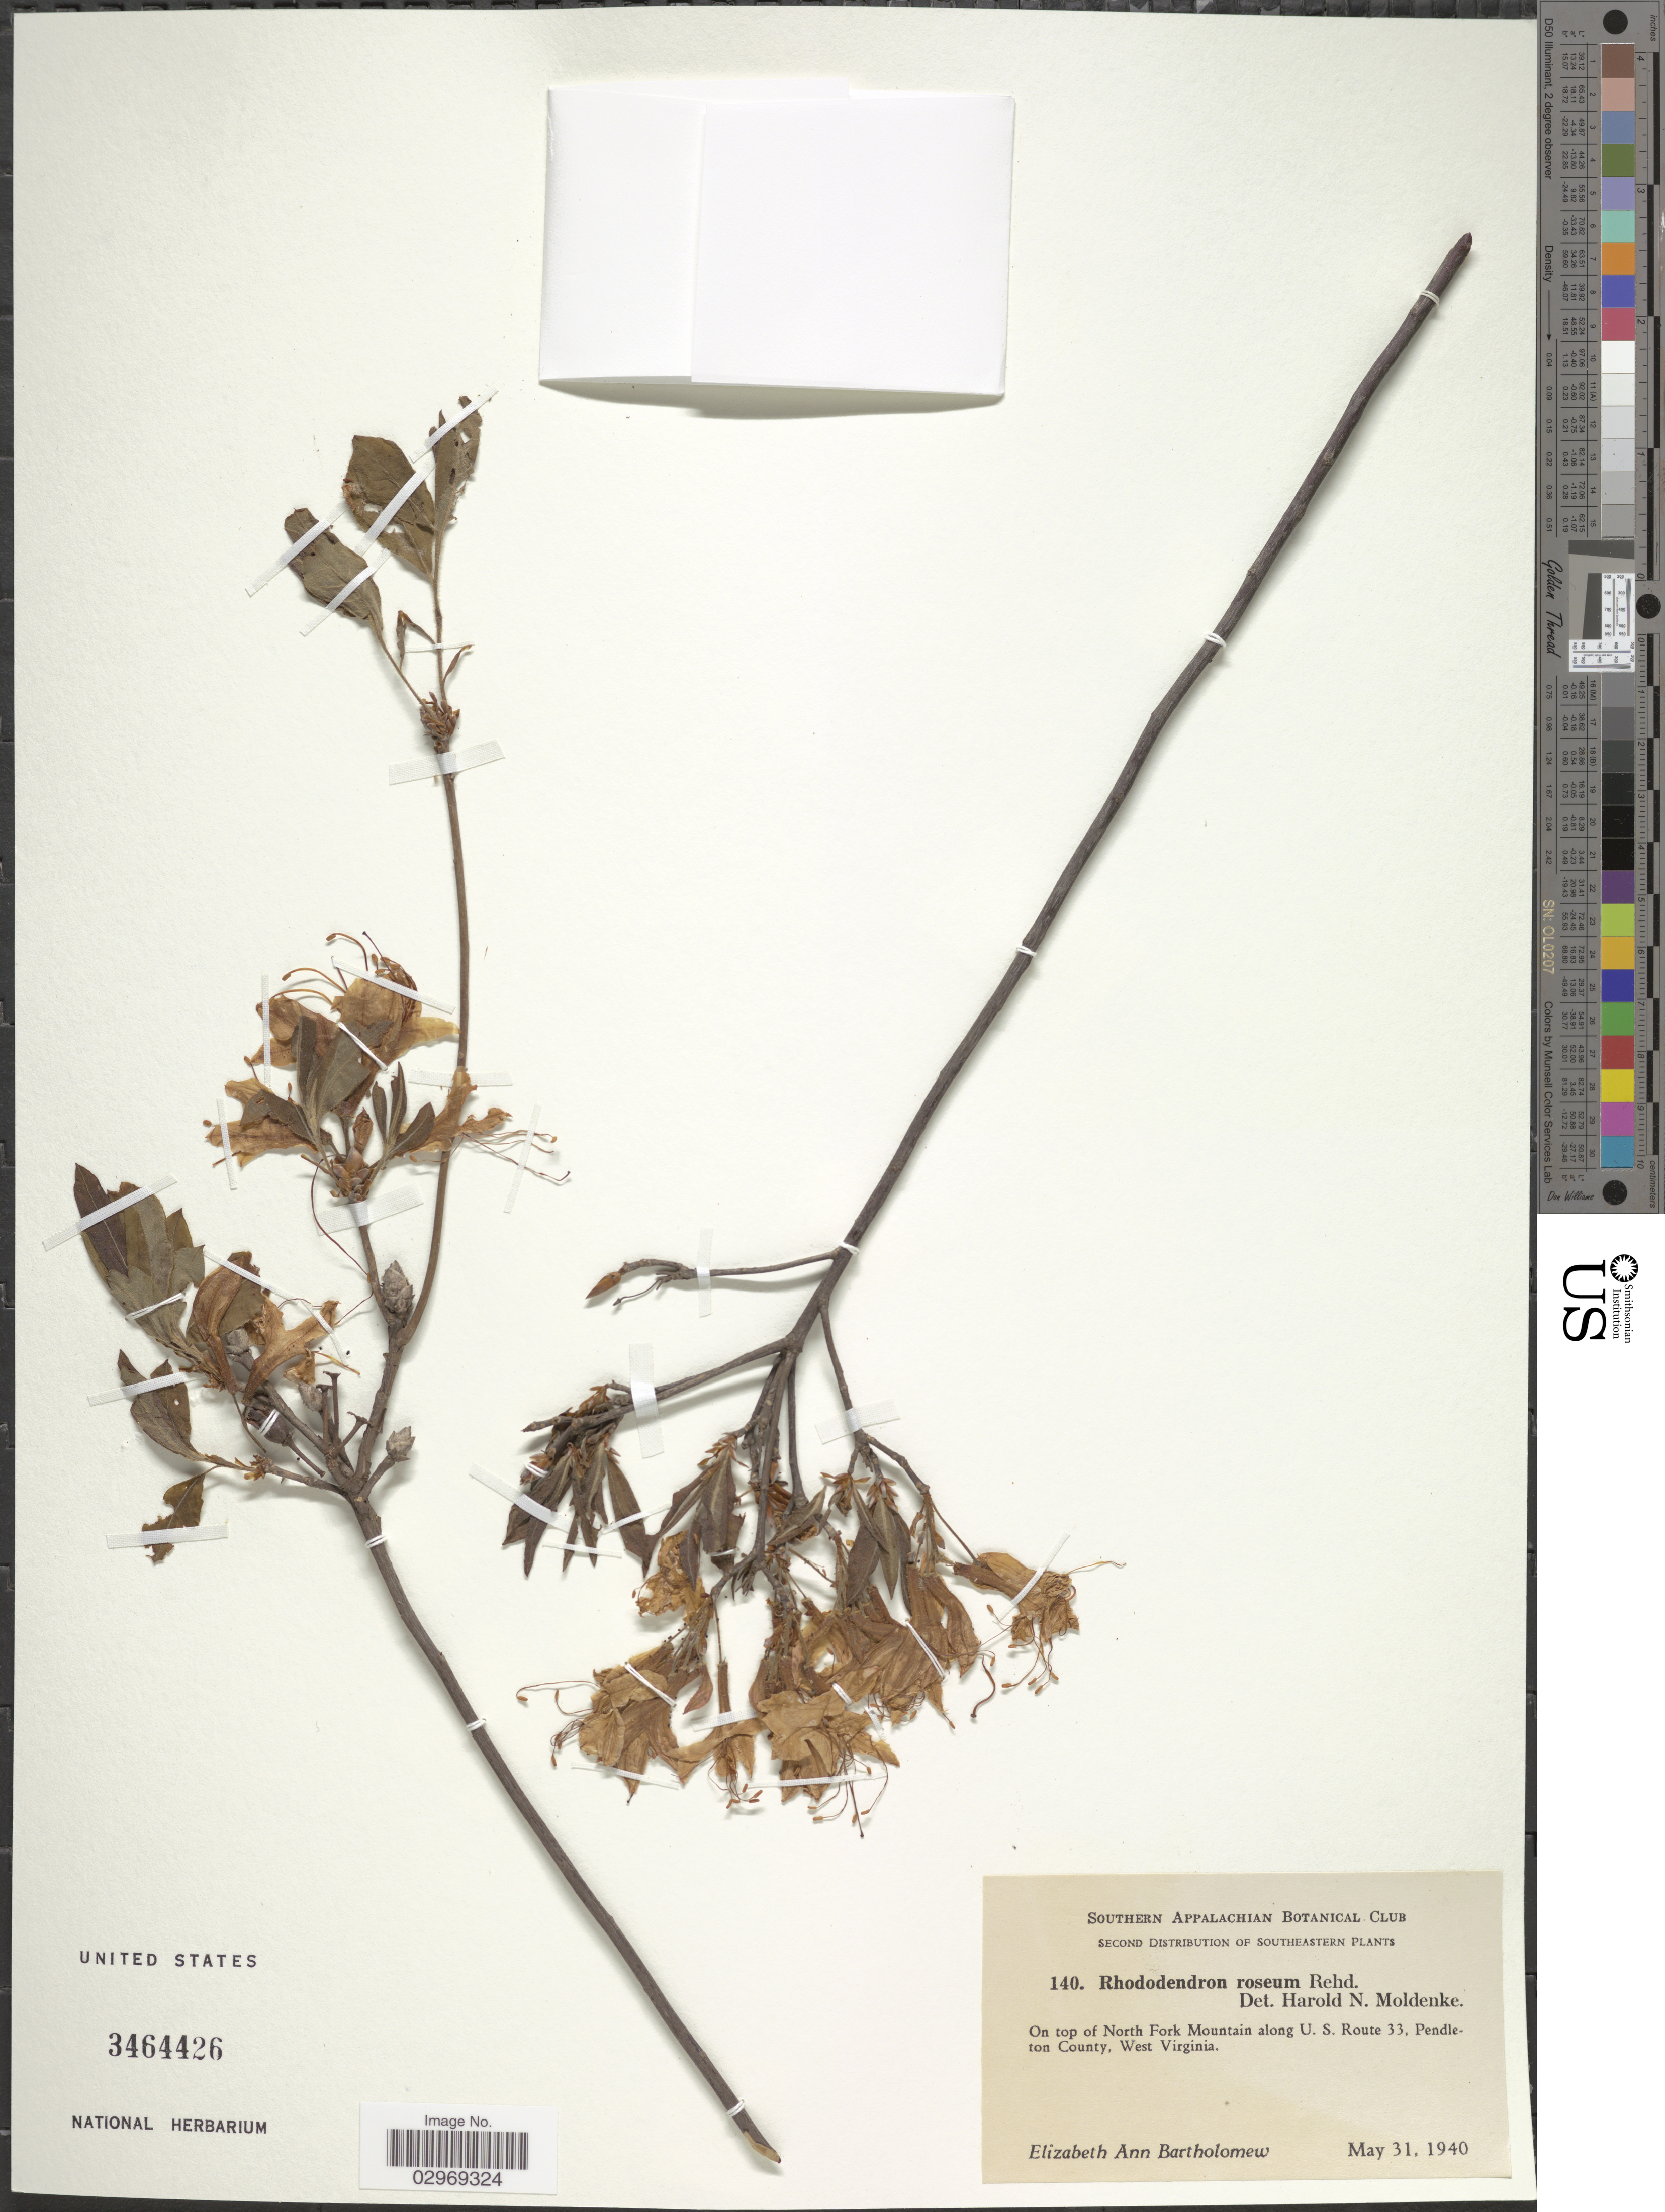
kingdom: Plantae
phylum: Tracheophyta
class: Magnoliopsida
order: Ericales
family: Ericaceae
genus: Rhododendron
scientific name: Rhododendron roseum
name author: (Loisel.) Rehder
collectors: E. Bartholomew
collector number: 140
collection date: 1940-05-31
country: United States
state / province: West Virginia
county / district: Pendleton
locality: On top of North Fork Mountain along U.S. Route 33, Pendleton County.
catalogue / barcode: US 3464426